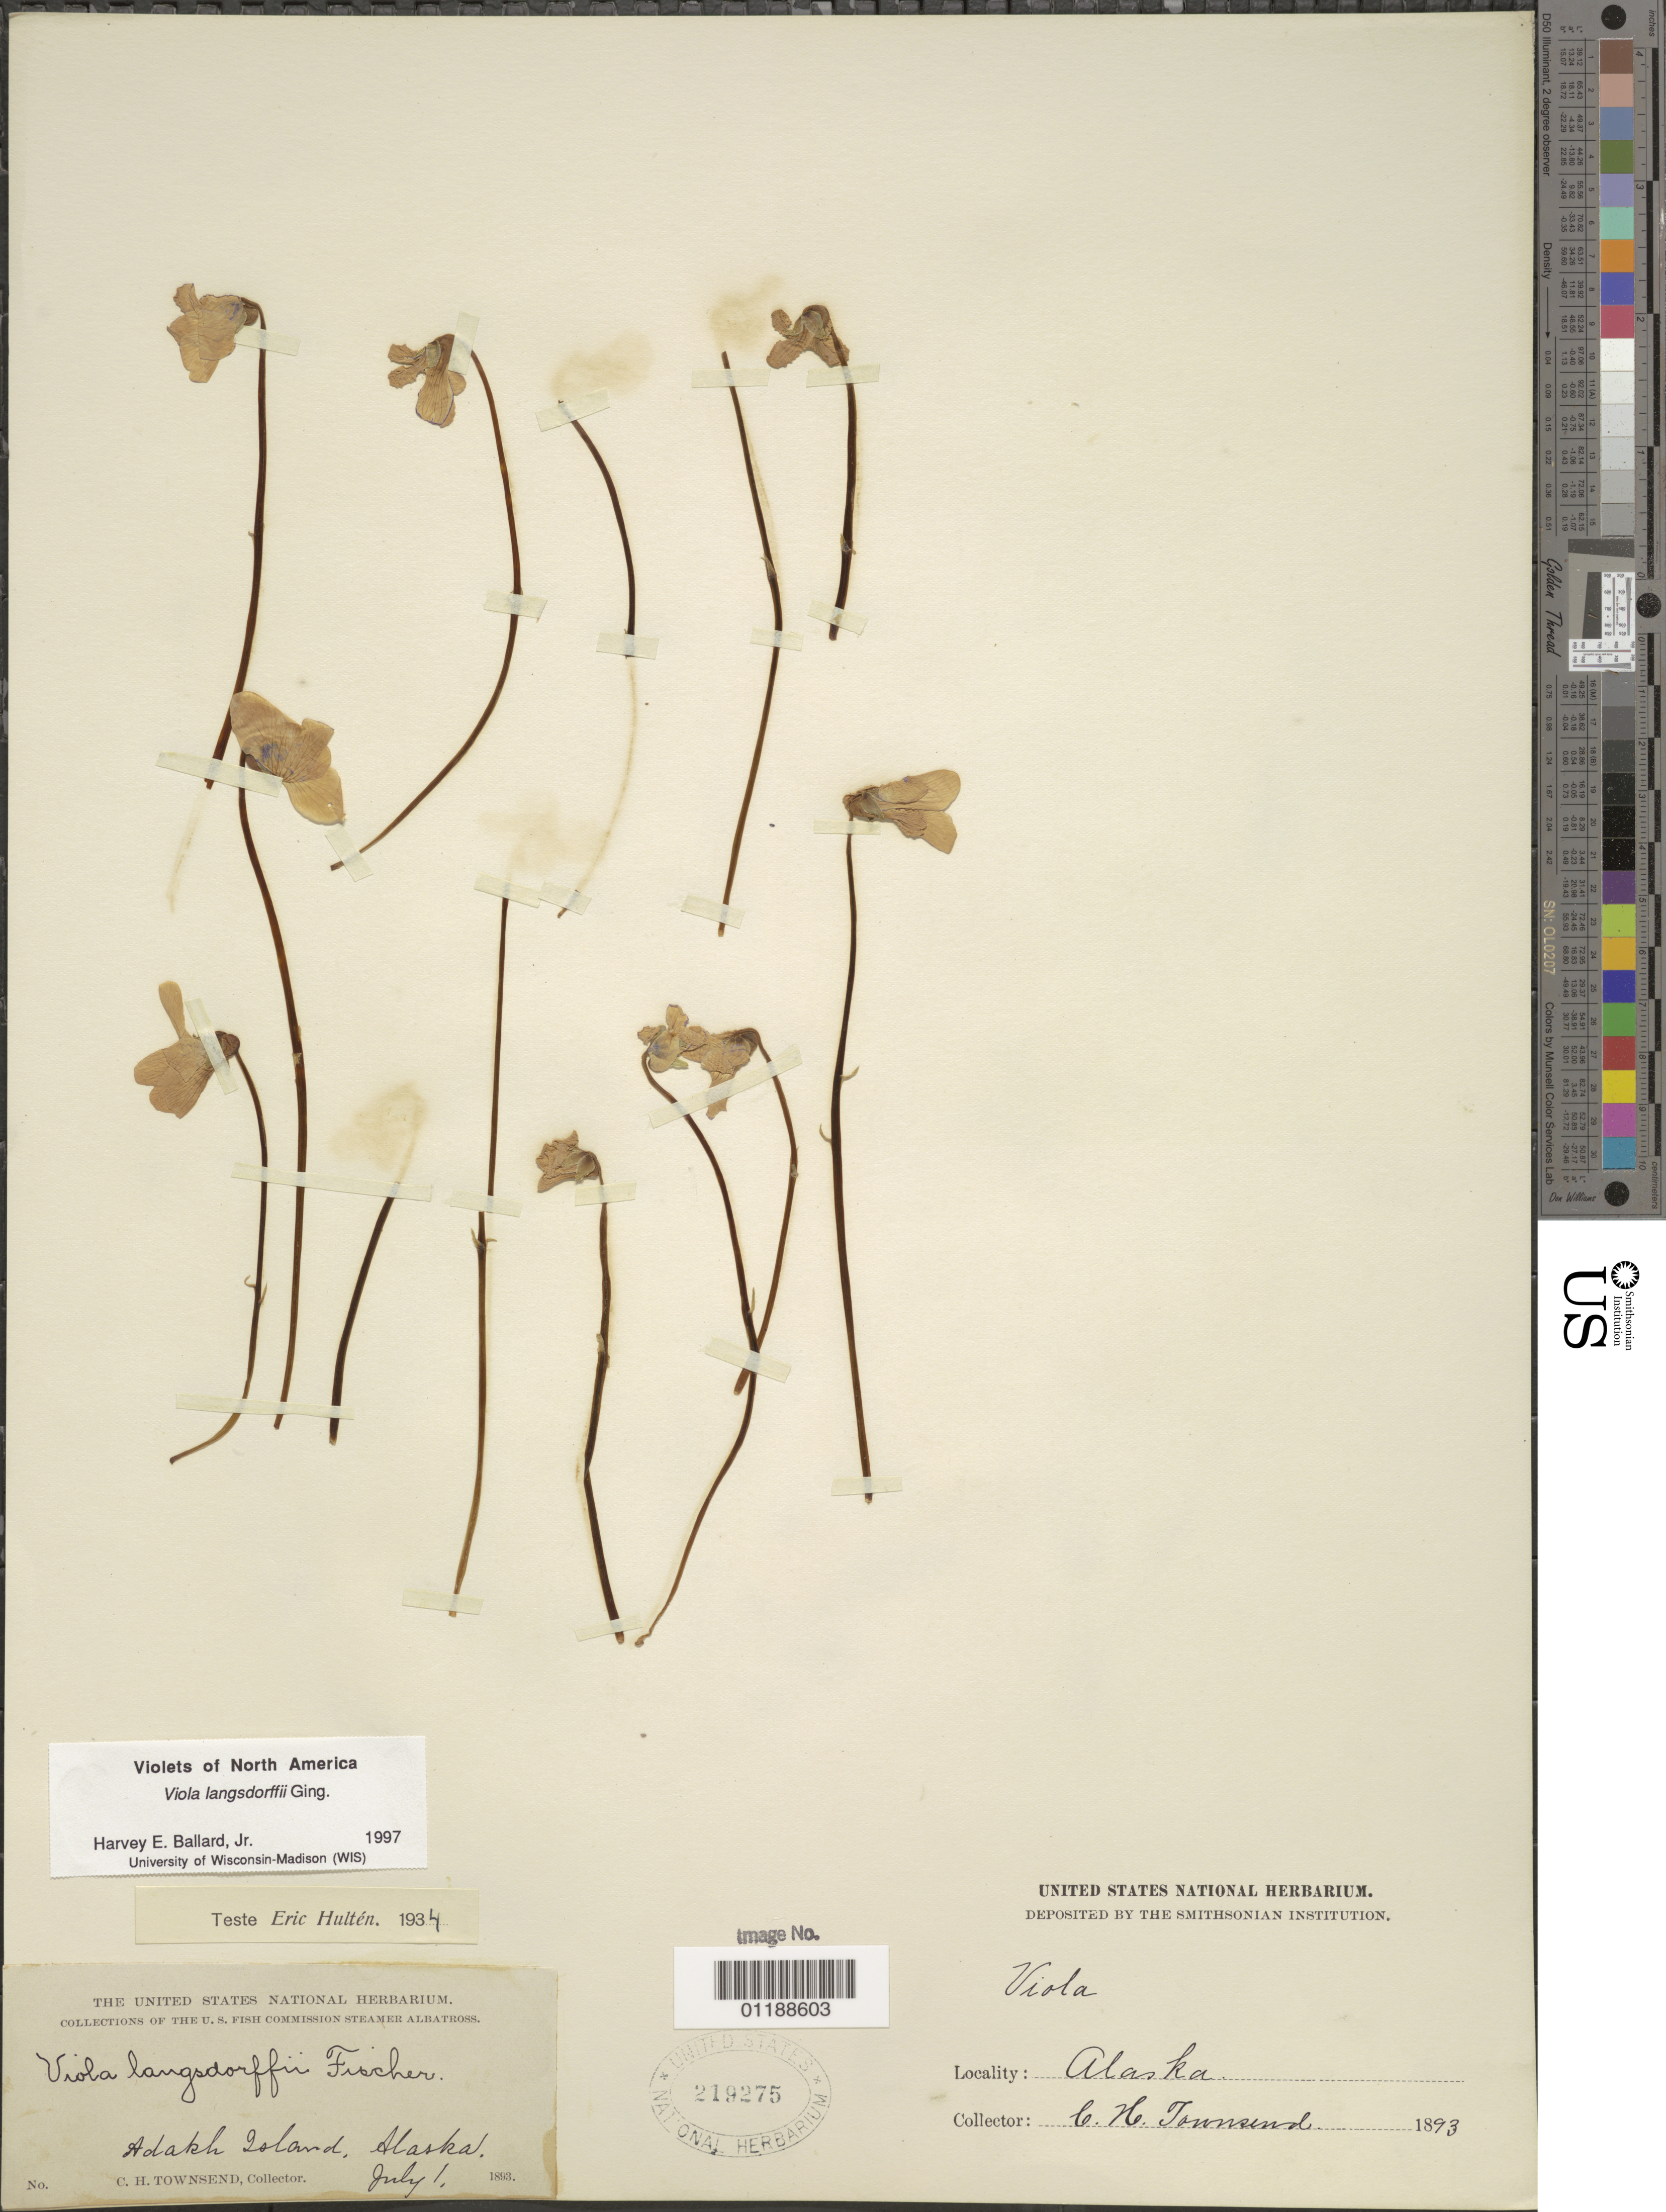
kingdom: Plantae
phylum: Tracheophyta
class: Magnoliopsida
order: Malpighiales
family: Violaceae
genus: Viola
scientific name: Viola langsdorffii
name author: Fisch. ex Ging.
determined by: Ballard, Harvey E.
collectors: C. H. Townsend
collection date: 1893-07-01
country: United States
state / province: Alaska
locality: Adakh Island.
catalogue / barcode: US 219275